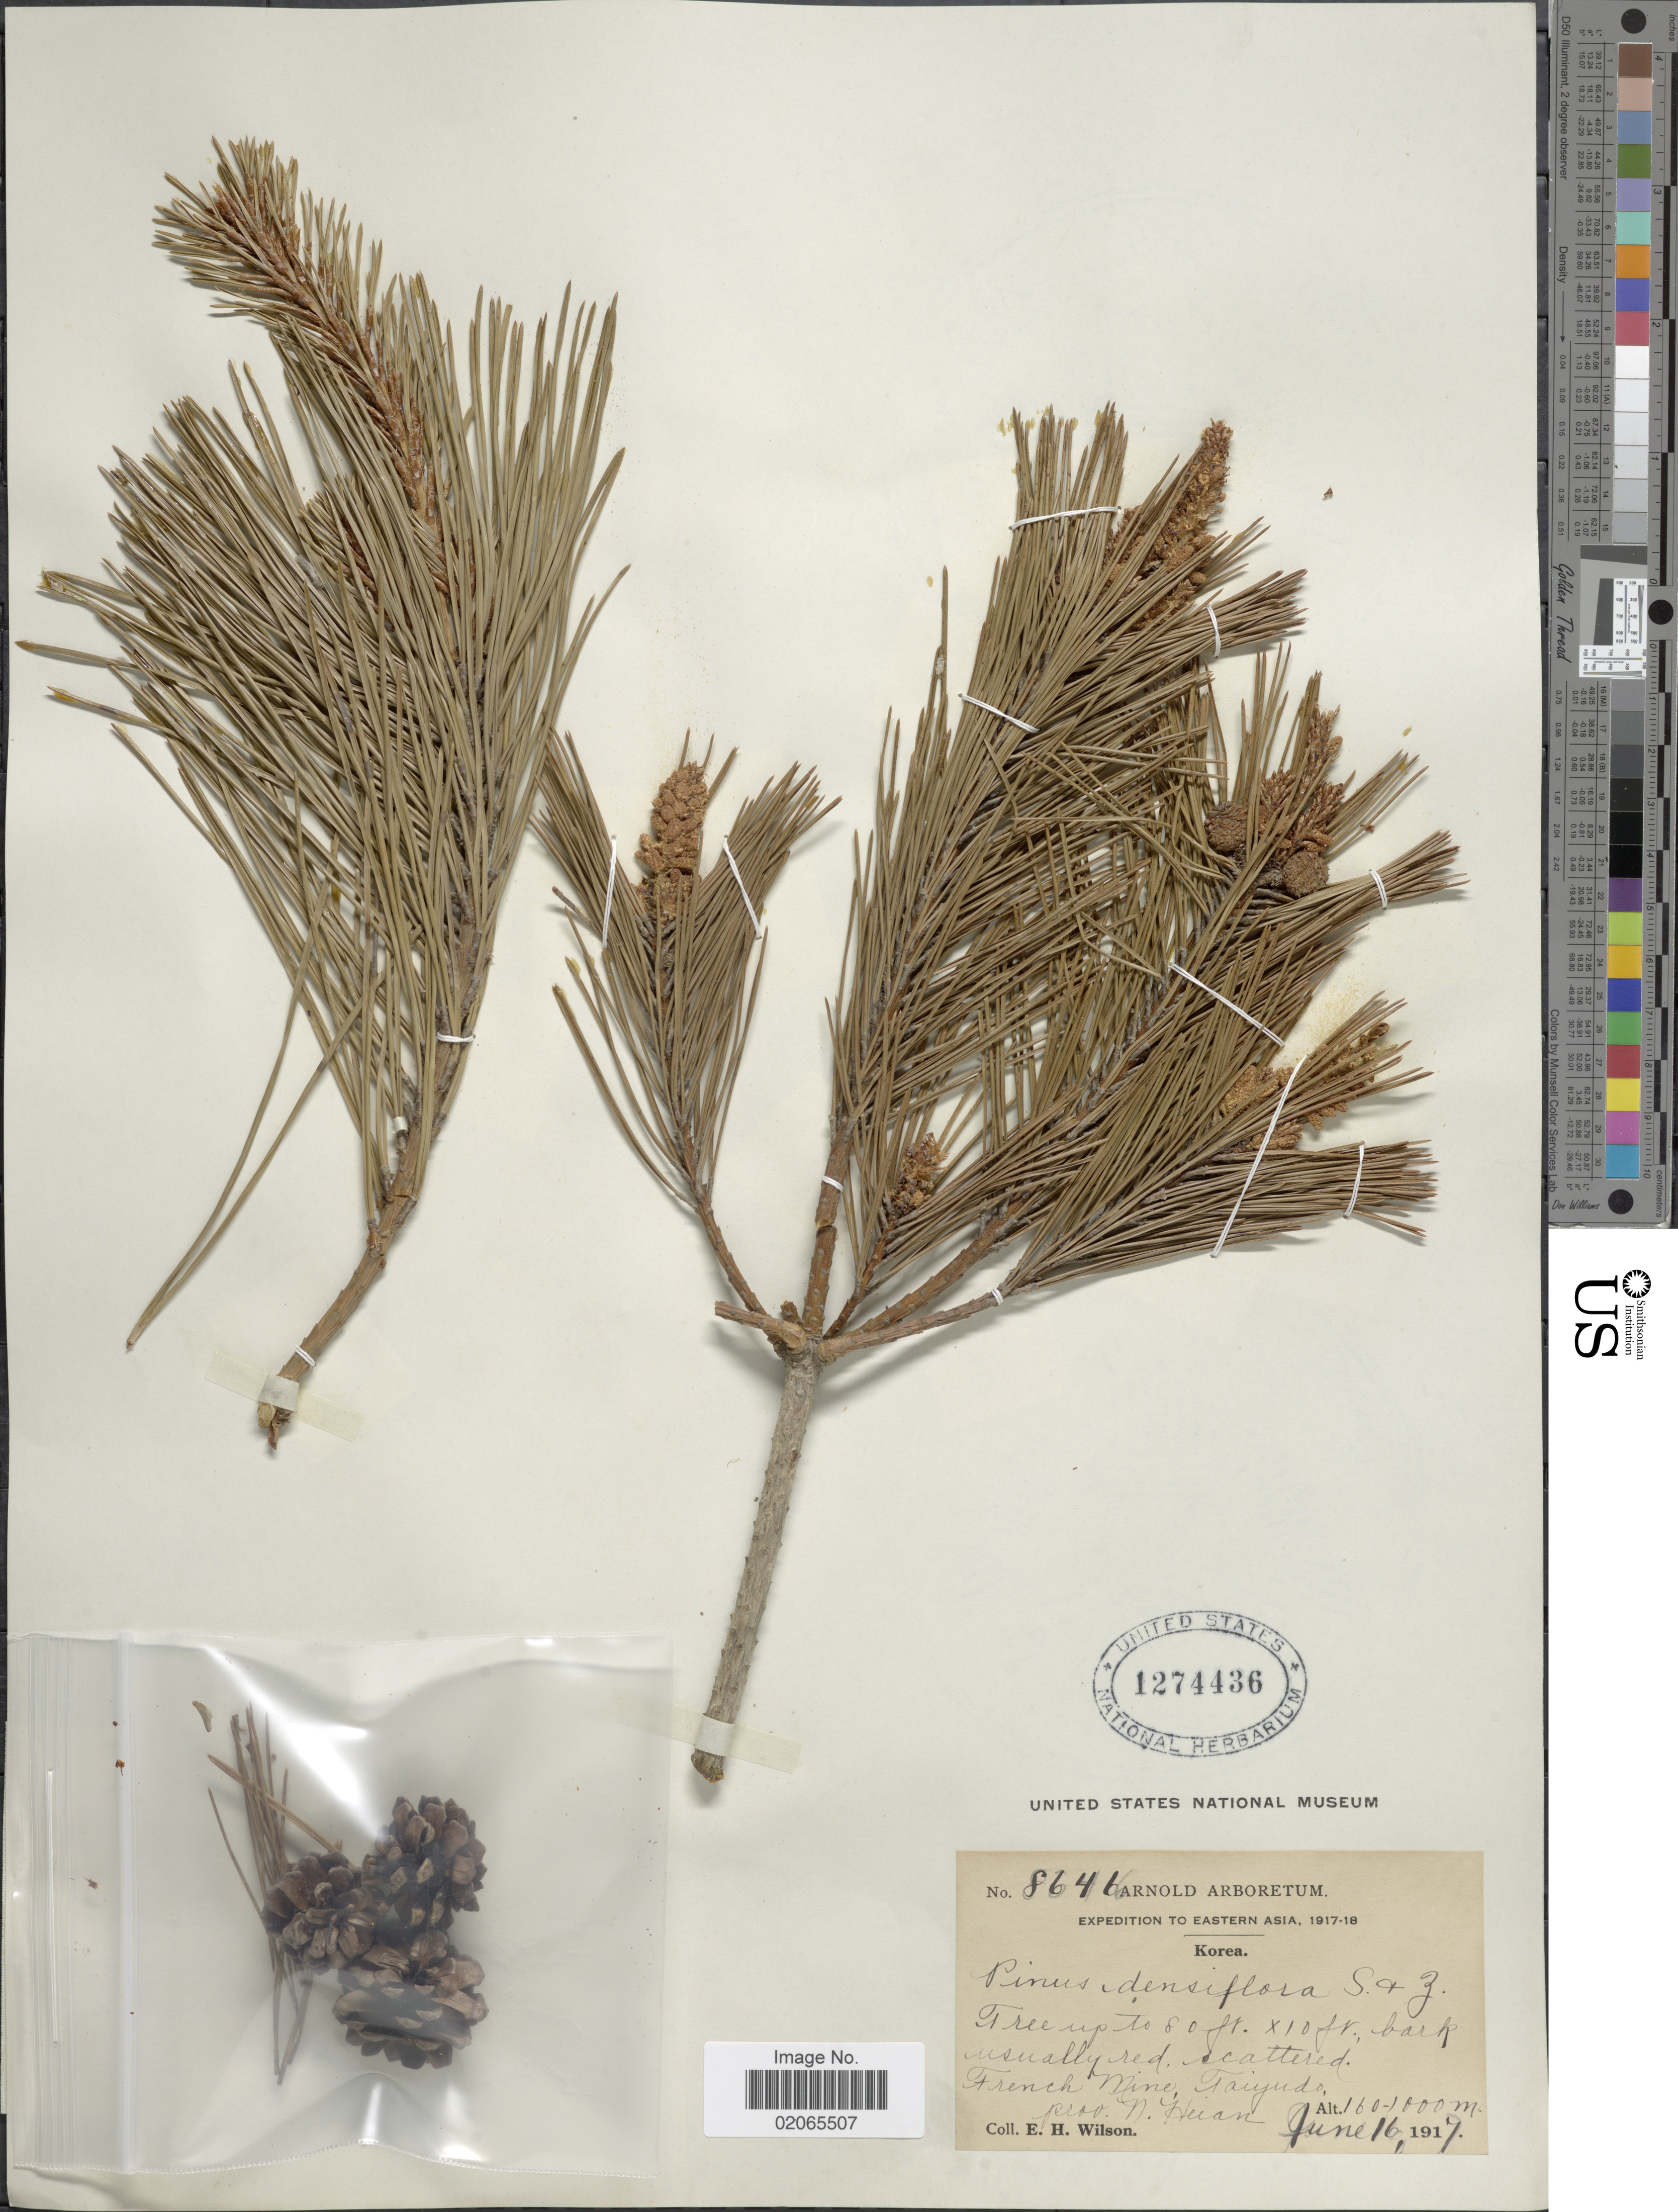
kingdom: Plantae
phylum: Tracheophyta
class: Pinopsida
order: Pinales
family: Pinaceae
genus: Pinus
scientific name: Pinus densiflora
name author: Siebold & Zucc.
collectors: E. Wilson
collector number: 8646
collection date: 1917-06-16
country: North Korea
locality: Eatern Asia, Fench Mine, Trayudo, prov. N. Heian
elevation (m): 160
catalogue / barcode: US 1274436